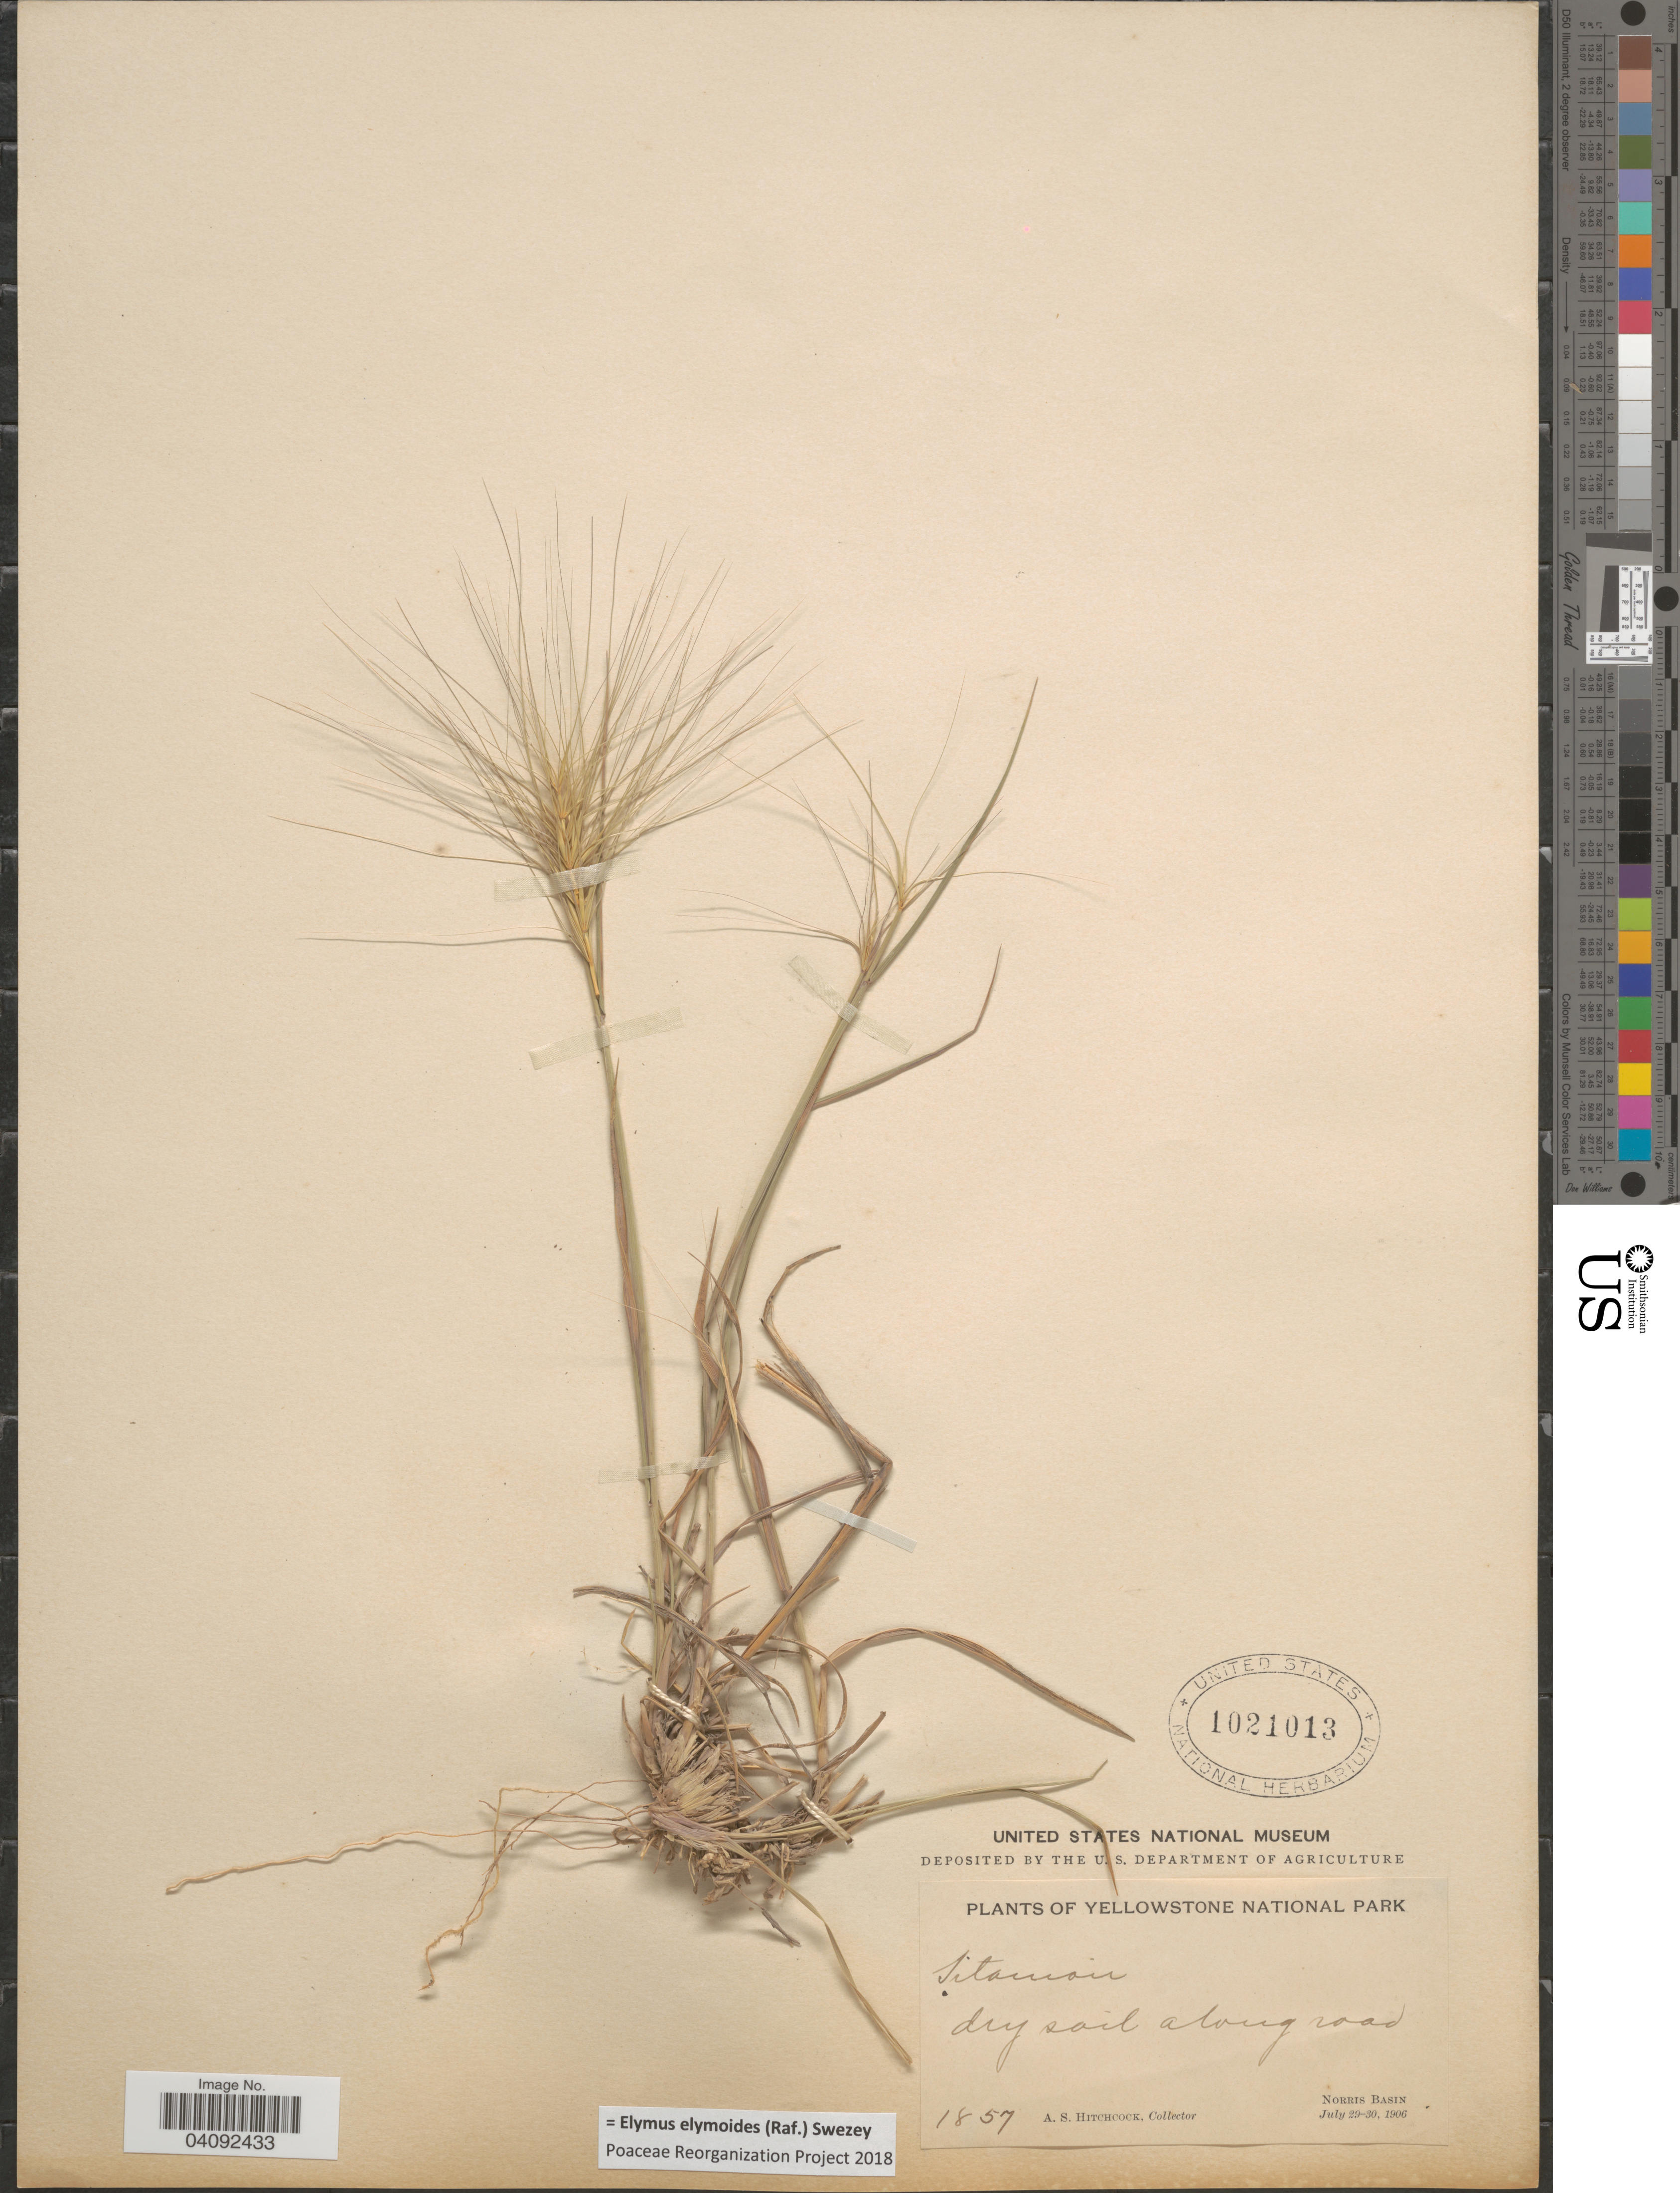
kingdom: Plantae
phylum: Tracheophyta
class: Liliopsida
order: Poales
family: Poaceae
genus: Elymus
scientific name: Elymus elymoides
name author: (Raf.) Swezey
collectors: A. S. Hitchcock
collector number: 1857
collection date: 1906-07-29/1906-07-30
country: United States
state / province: Wyoming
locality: Yellowstone National Park. Norris Basin.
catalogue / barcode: US 1021013